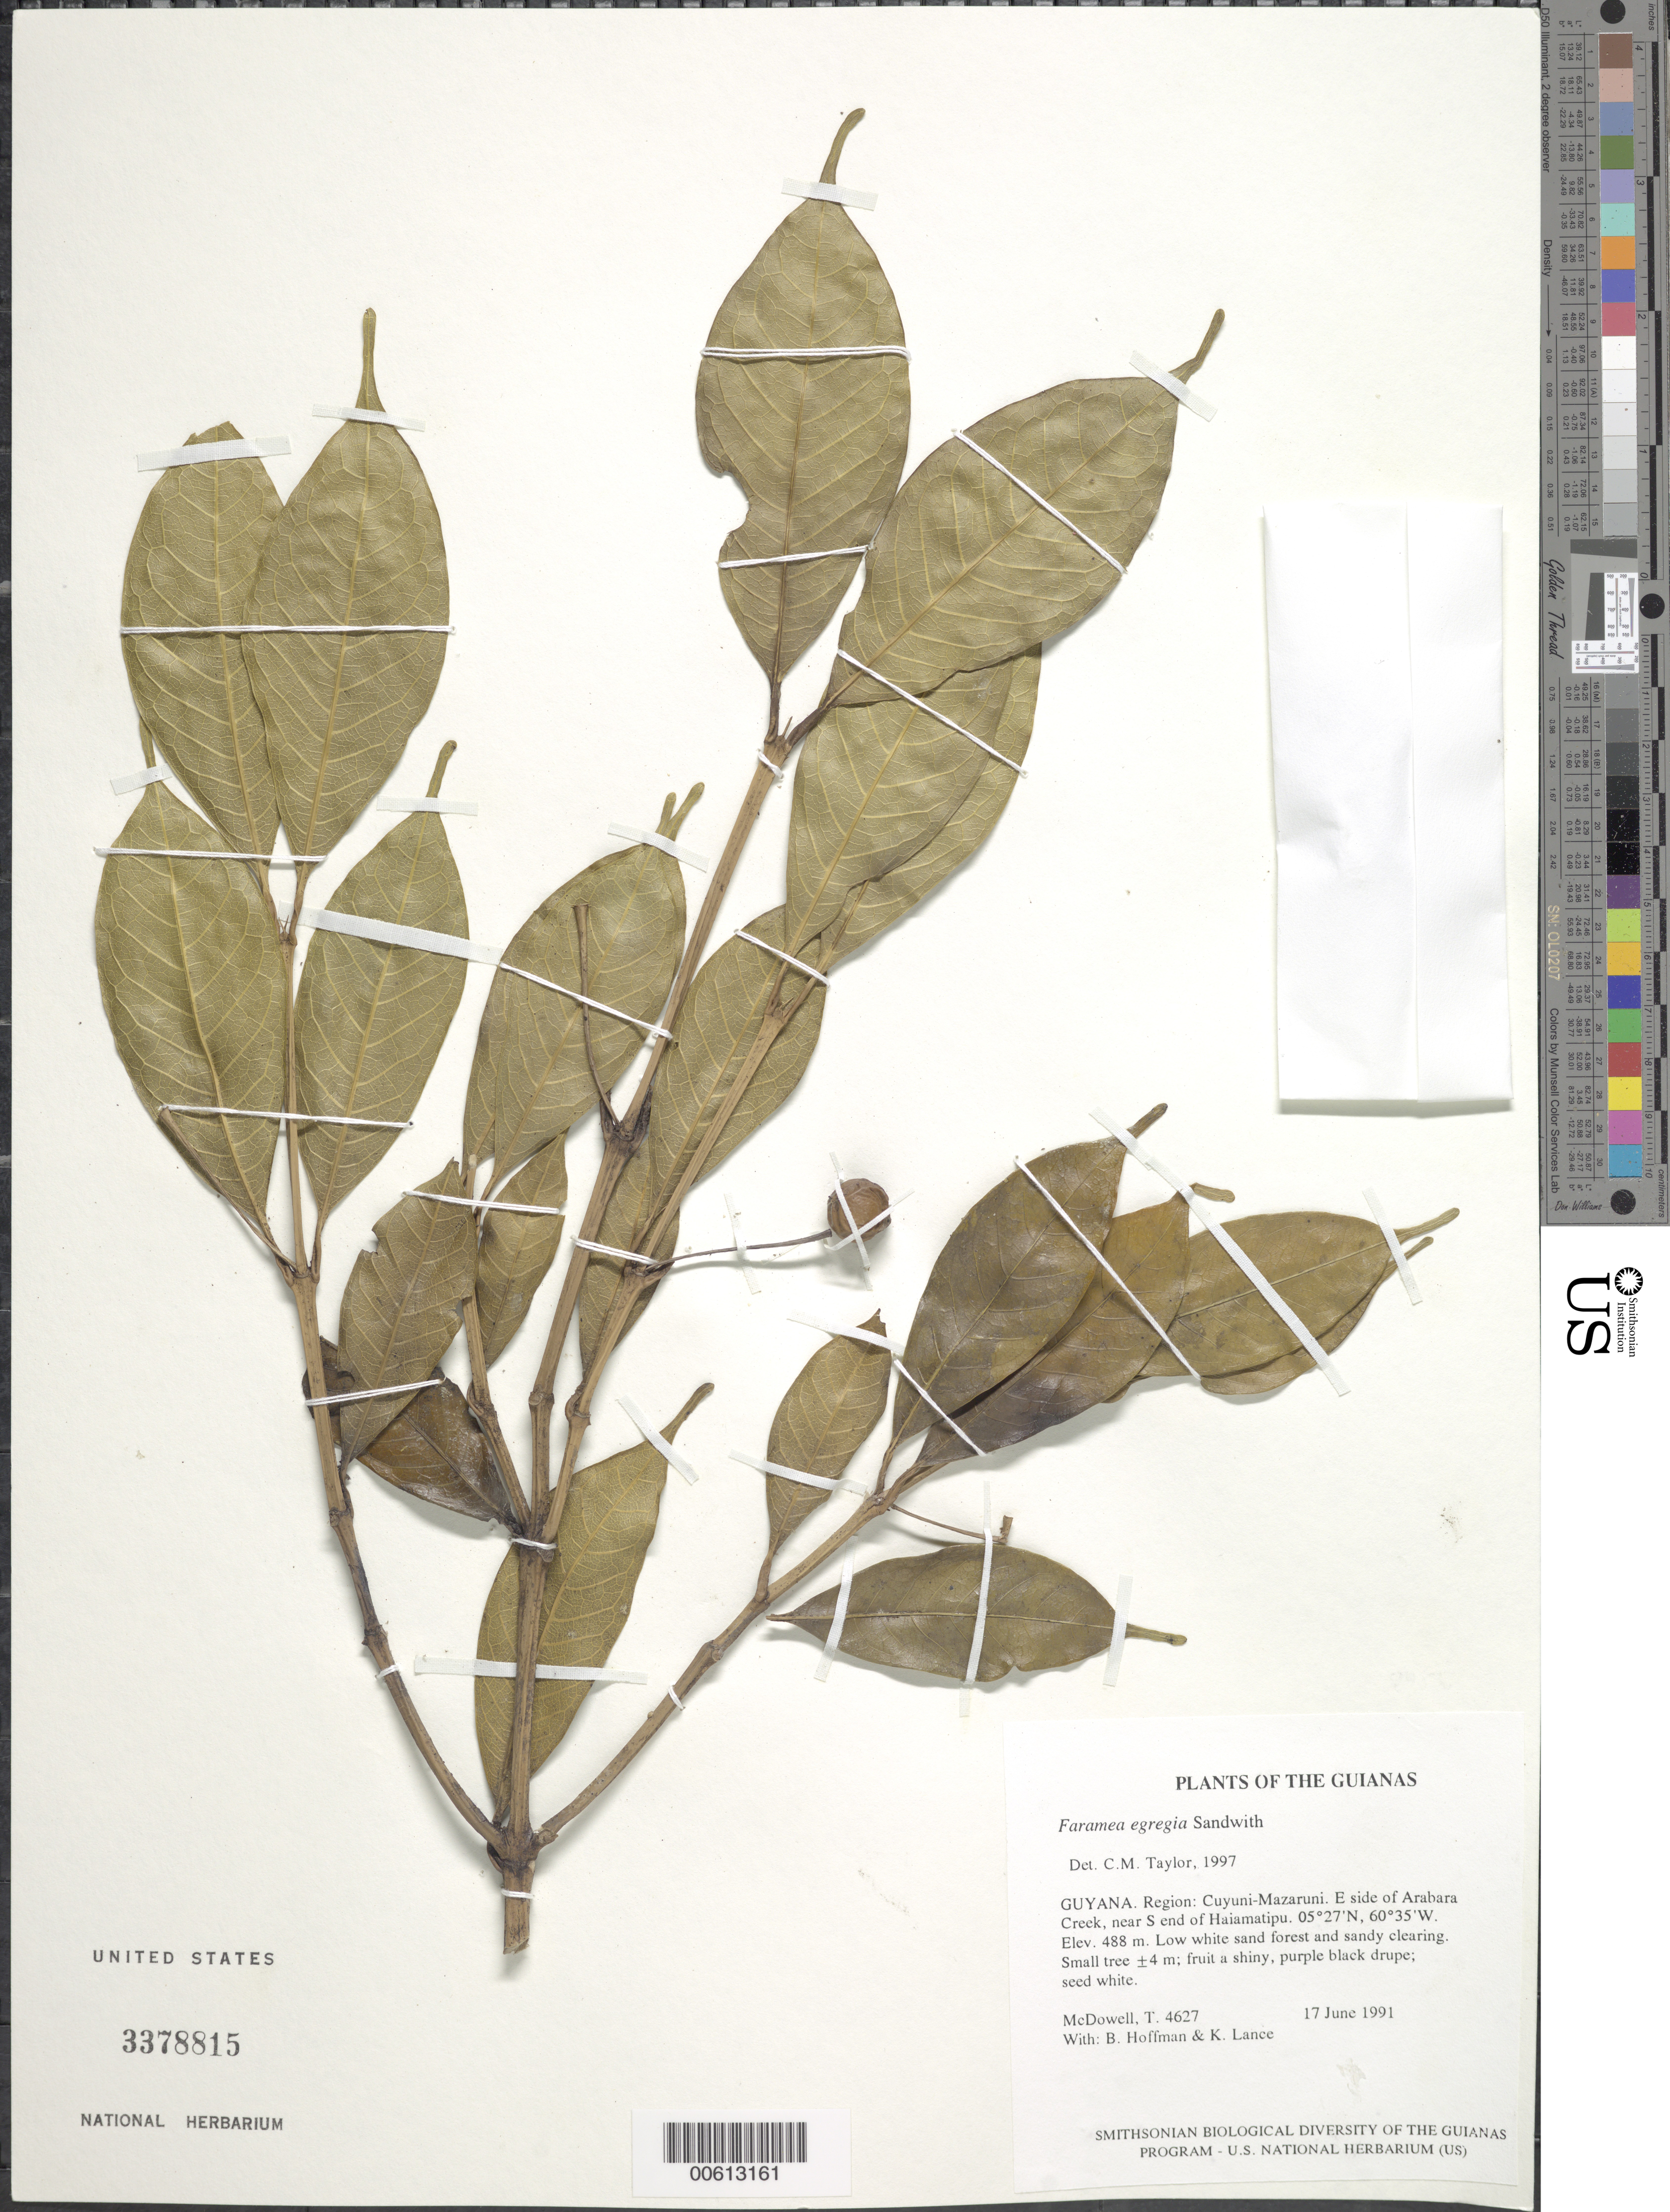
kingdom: Plantae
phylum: Tracheophyta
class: Magnoliopsida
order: Gentianales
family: Rubiaceae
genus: Faramea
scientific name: Faramea egregia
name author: Sandwith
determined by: Taylor, Charlotte M.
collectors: T. McDowell, B. Hoffman & K. Lance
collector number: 4627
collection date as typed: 17 June 1991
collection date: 1991-06-17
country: Guyana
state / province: Cuyuni-Mazaruni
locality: E side of Arabaru Creek, near S end of Haiamatipu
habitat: Low white sand forest and sandy clearing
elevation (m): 488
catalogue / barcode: US 3378815